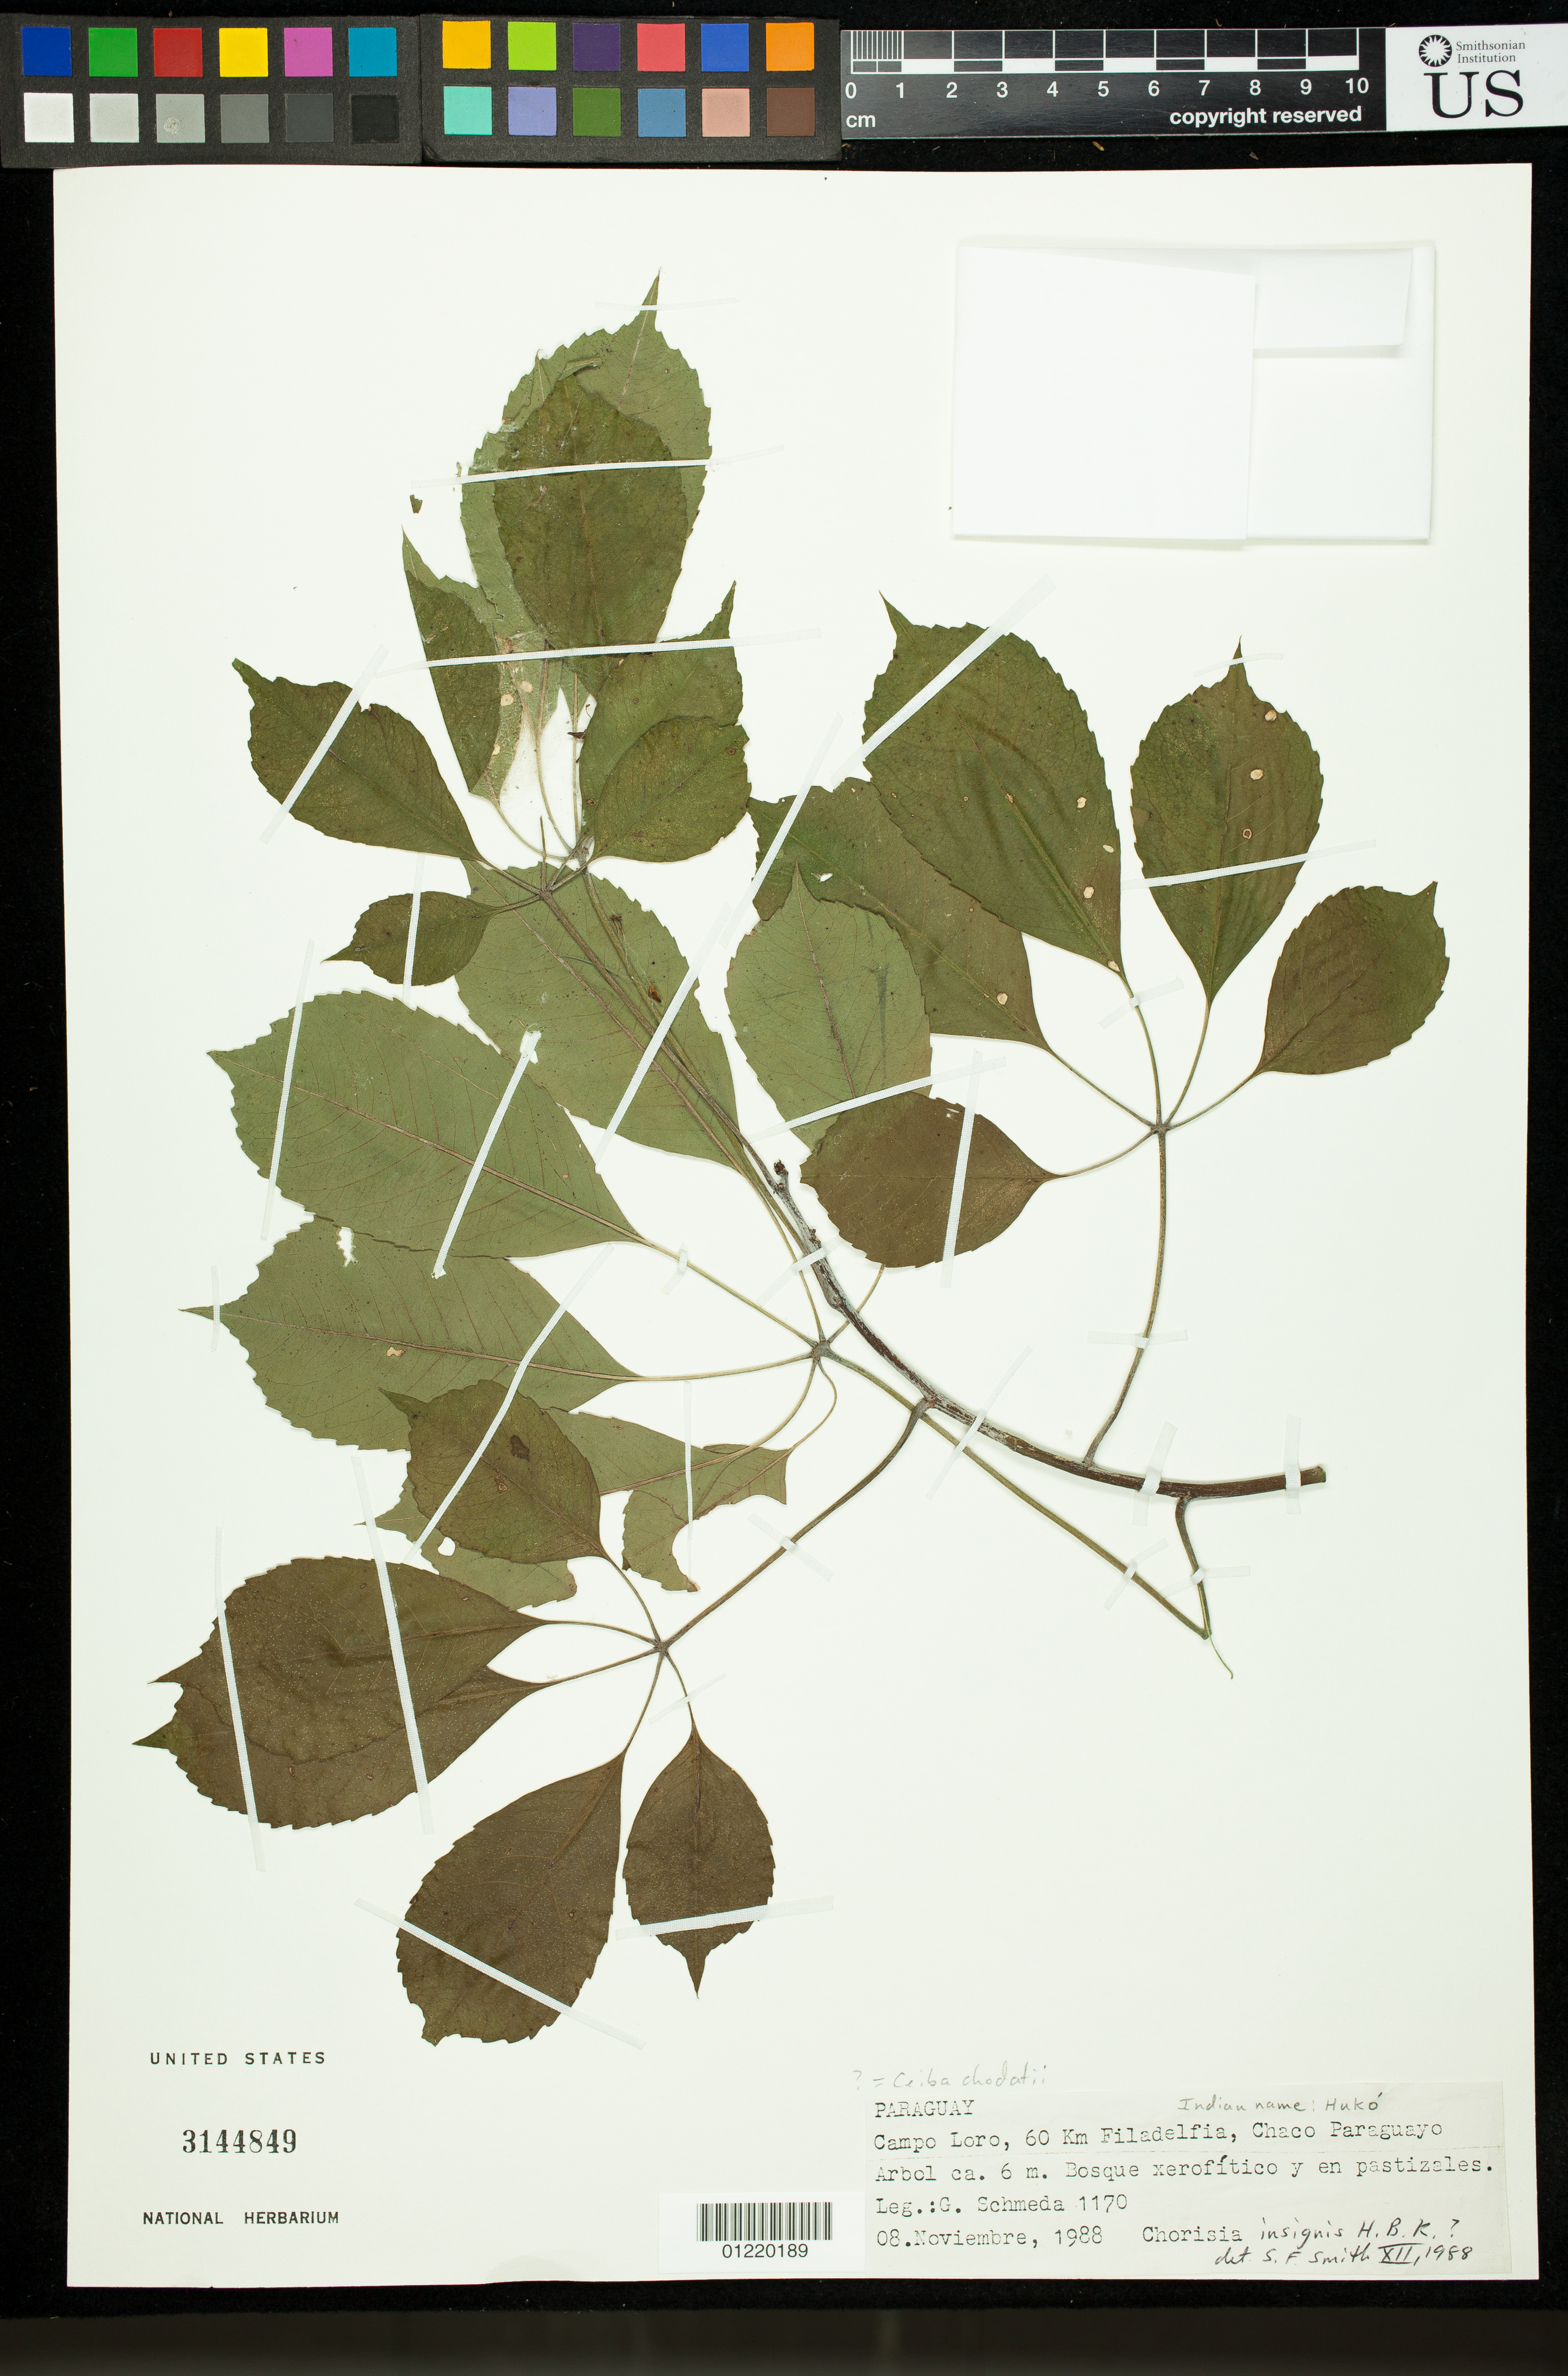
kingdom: Plantae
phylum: Tracheophyta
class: Magnoliopsida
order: Malvales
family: Malvaceae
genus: Ceiba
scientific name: Ceiba chodatii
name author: (Hassl.) Ravenna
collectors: G. Schmeda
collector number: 1170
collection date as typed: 11/8/1988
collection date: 1988-11-08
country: Paraguay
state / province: Boquerón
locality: Campo Loro, 60 Km Filadelfia, Chaco Paraguayo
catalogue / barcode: US 3144849